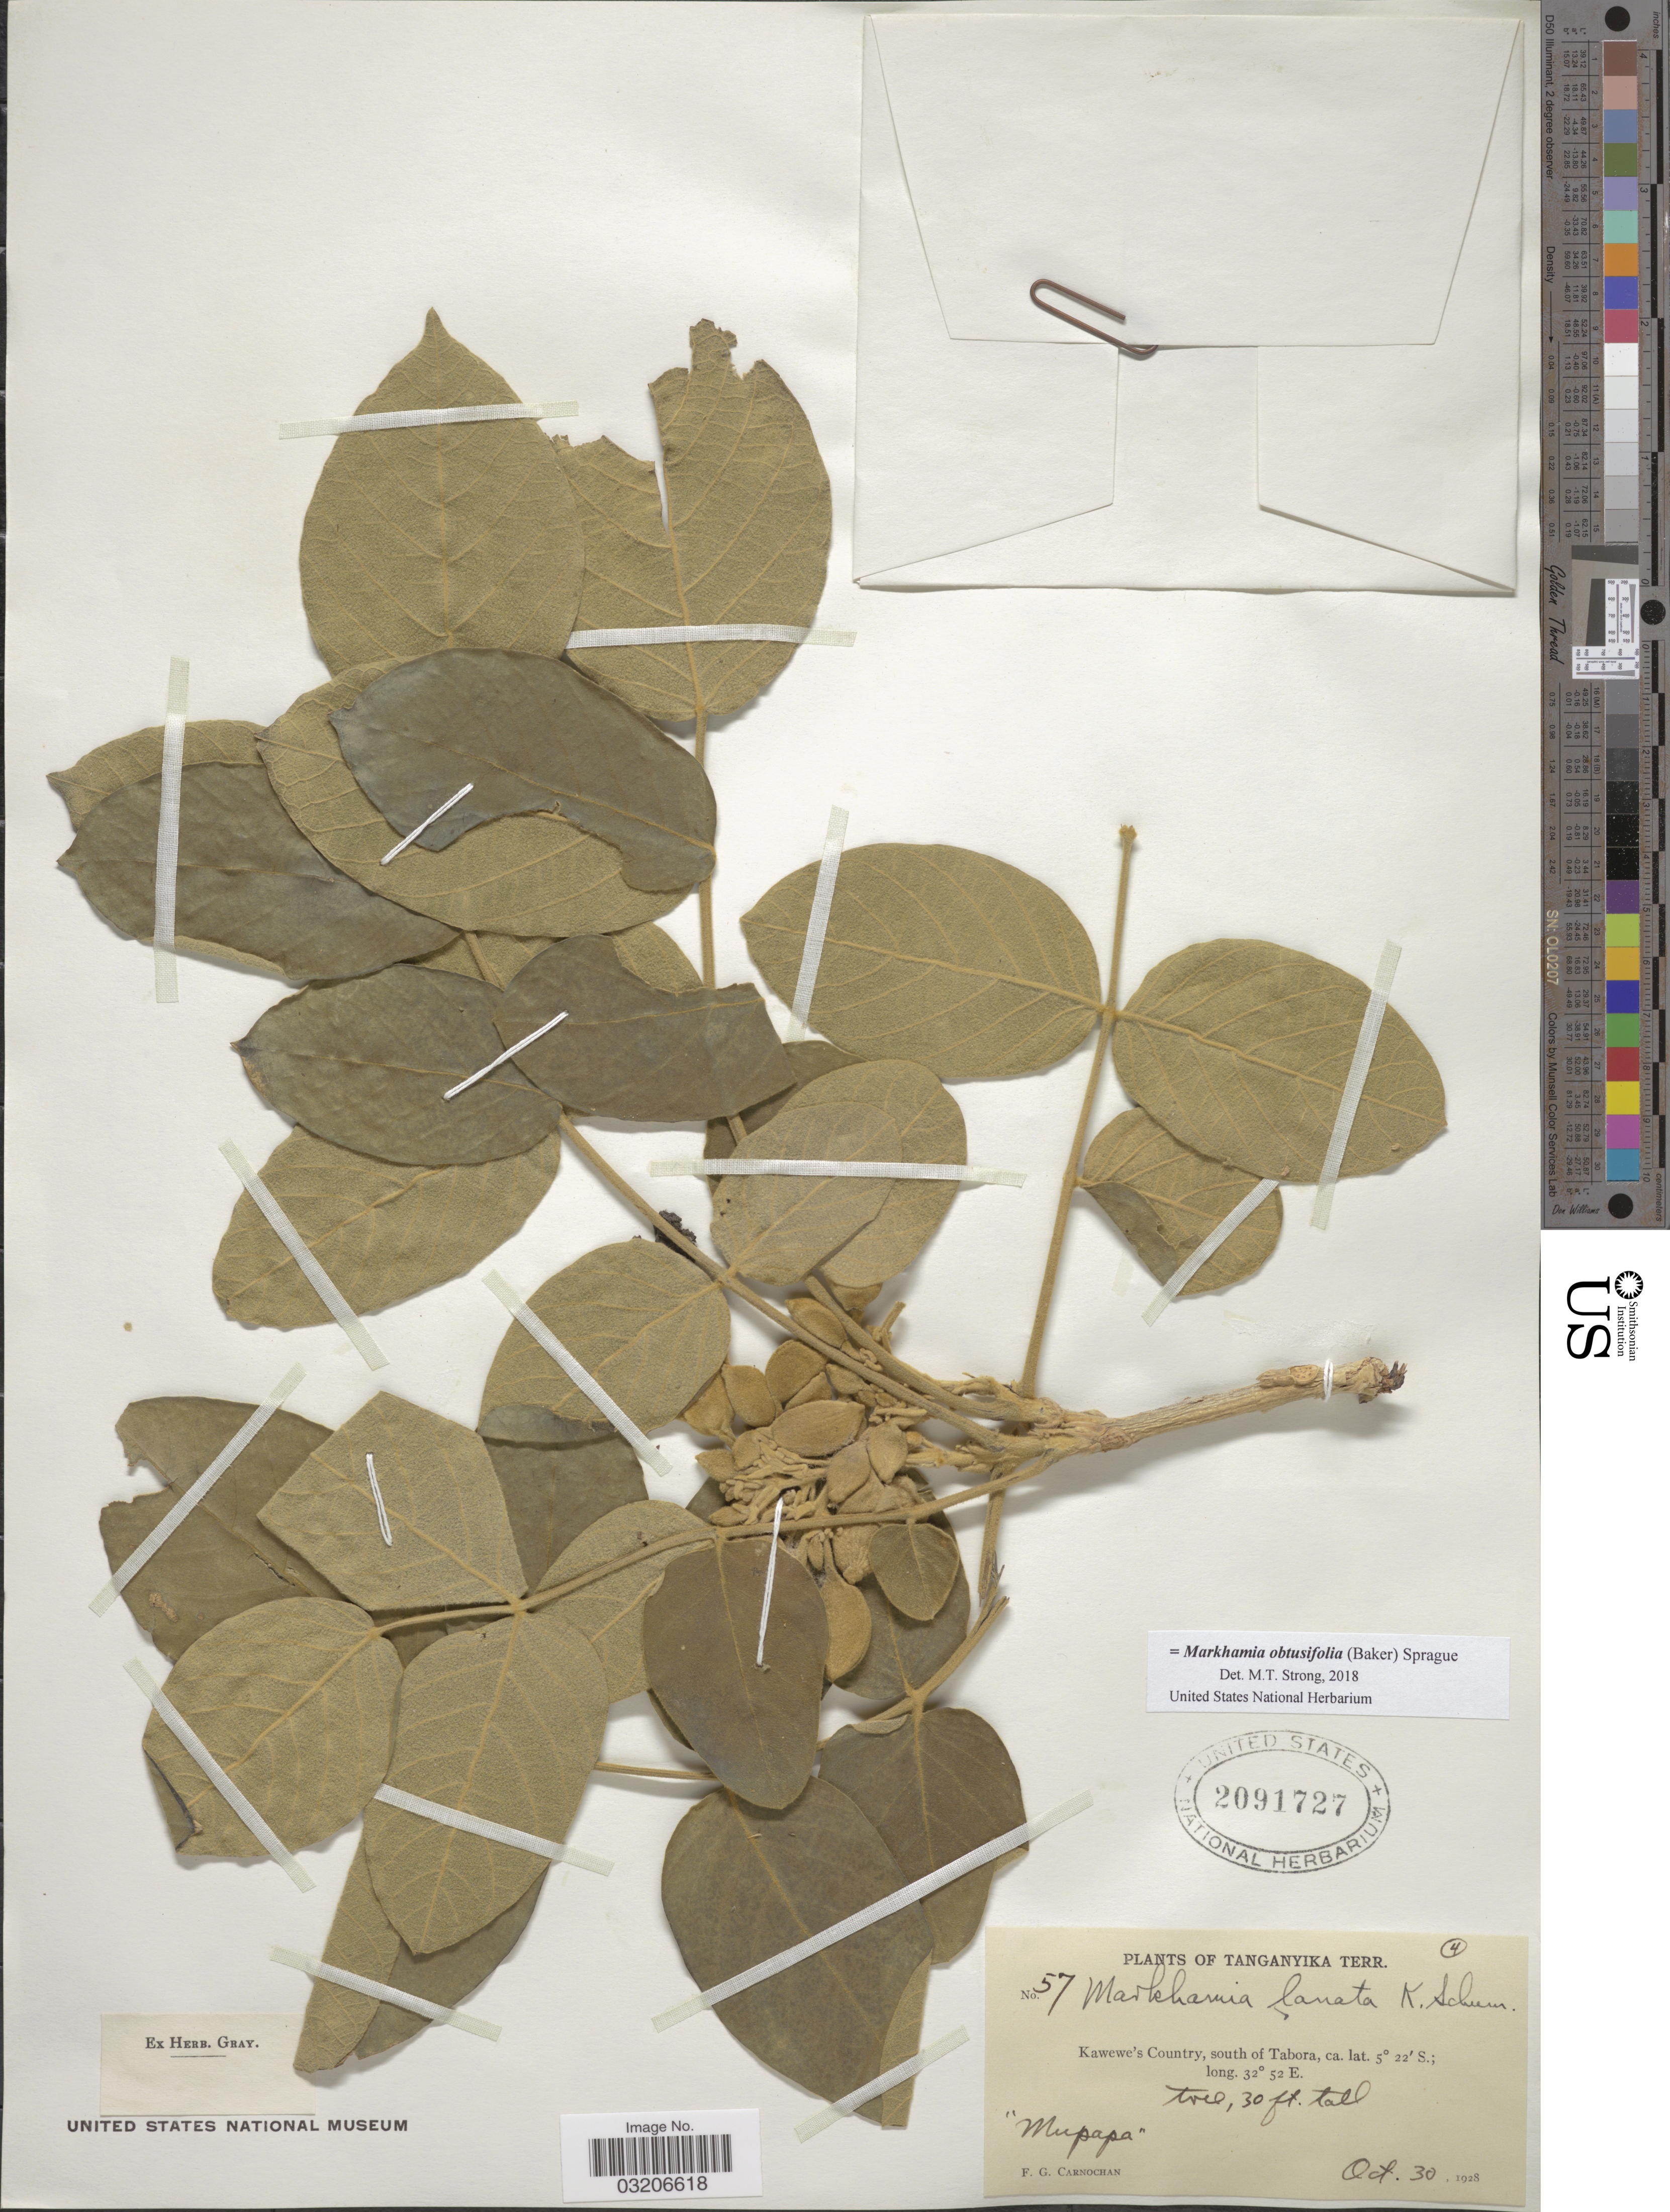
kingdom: Plantae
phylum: Tracheophyta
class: Magnoliopsida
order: Lamiales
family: Bignoniaceae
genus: Markhamia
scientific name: Markhamia obtusifolia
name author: (Baker) Sprague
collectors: F. Carnochan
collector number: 57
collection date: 1928-10-30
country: Tanzania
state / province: Tabora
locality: Tanganyika Terr. Kawewe's Country, south of Tabora.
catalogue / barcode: US 2091727